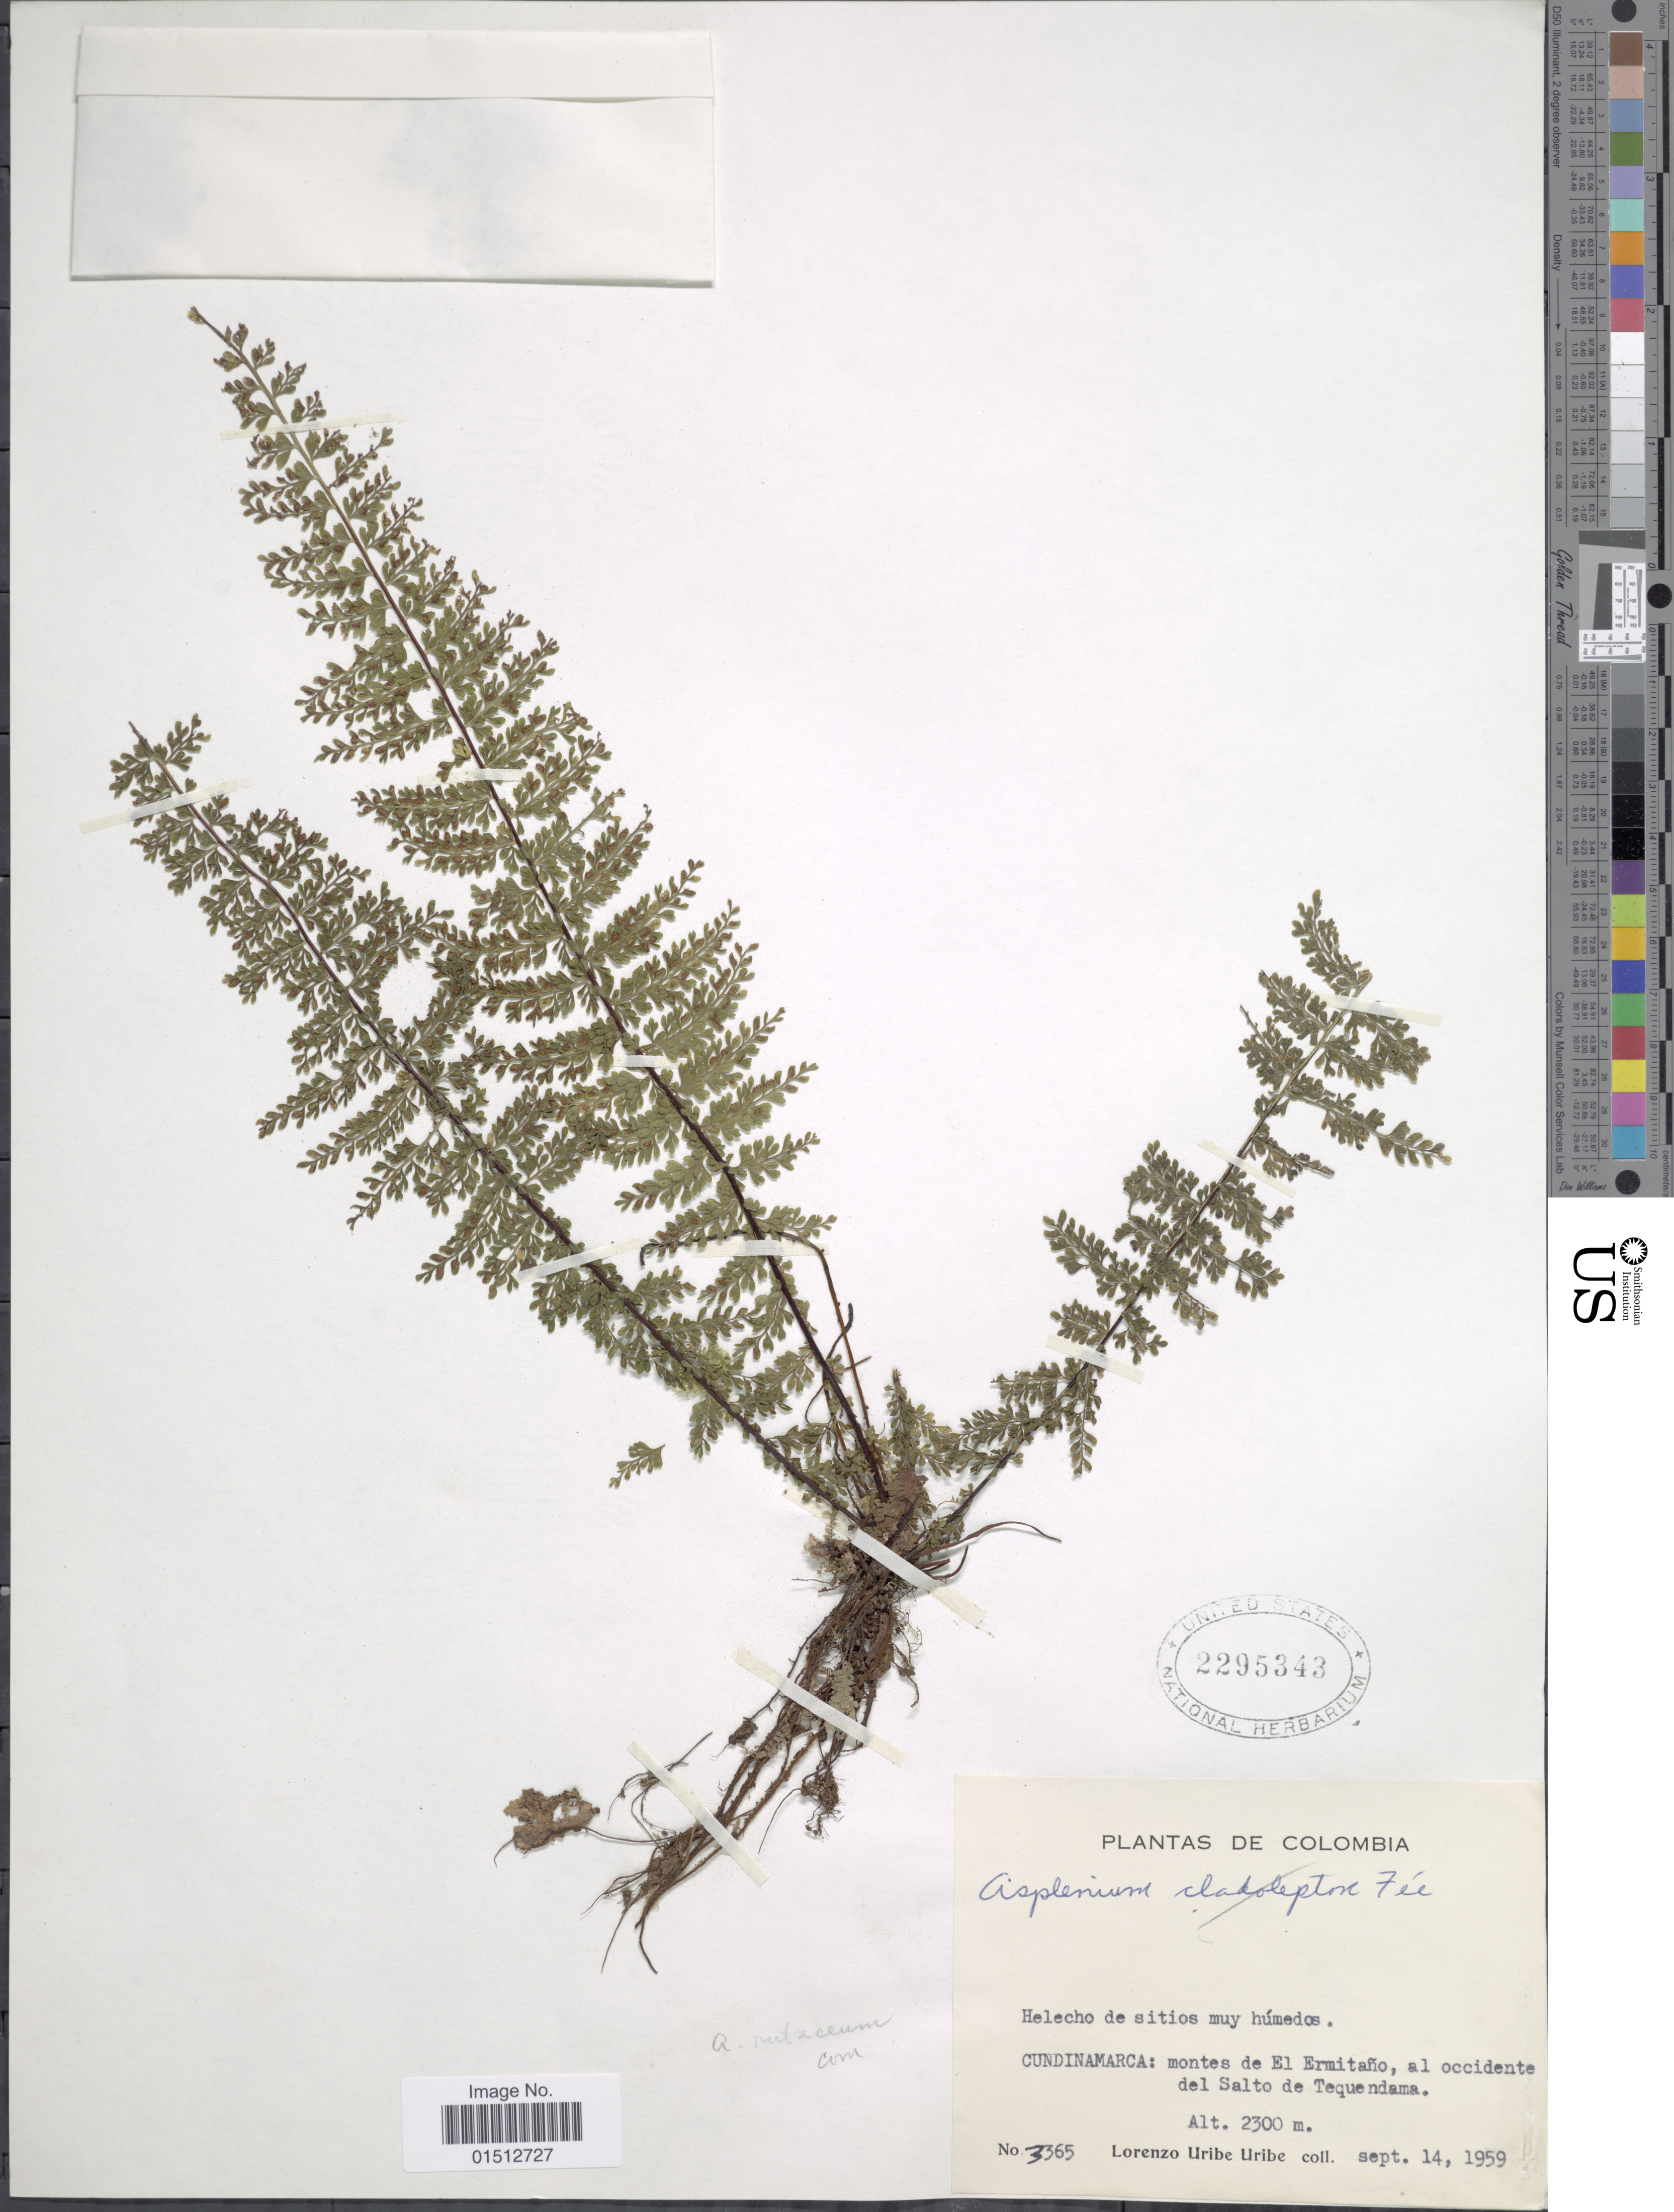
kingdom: Plantae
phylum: Tracheophyta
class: Polypodiopsida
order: Polypodiales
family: Aspleniaceae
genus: Asplenium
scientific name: Asplenium rutaceum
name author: (Willd.) Mett.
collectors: L. Uribe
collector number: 3365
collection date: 1959-09-14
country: Colombia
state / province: Cundinamarca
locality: Colombia, Cundinamarca: Montes de El Ermitano, al occidente del Salto de Tequendama.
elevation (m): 2300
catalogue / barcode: US 2295343